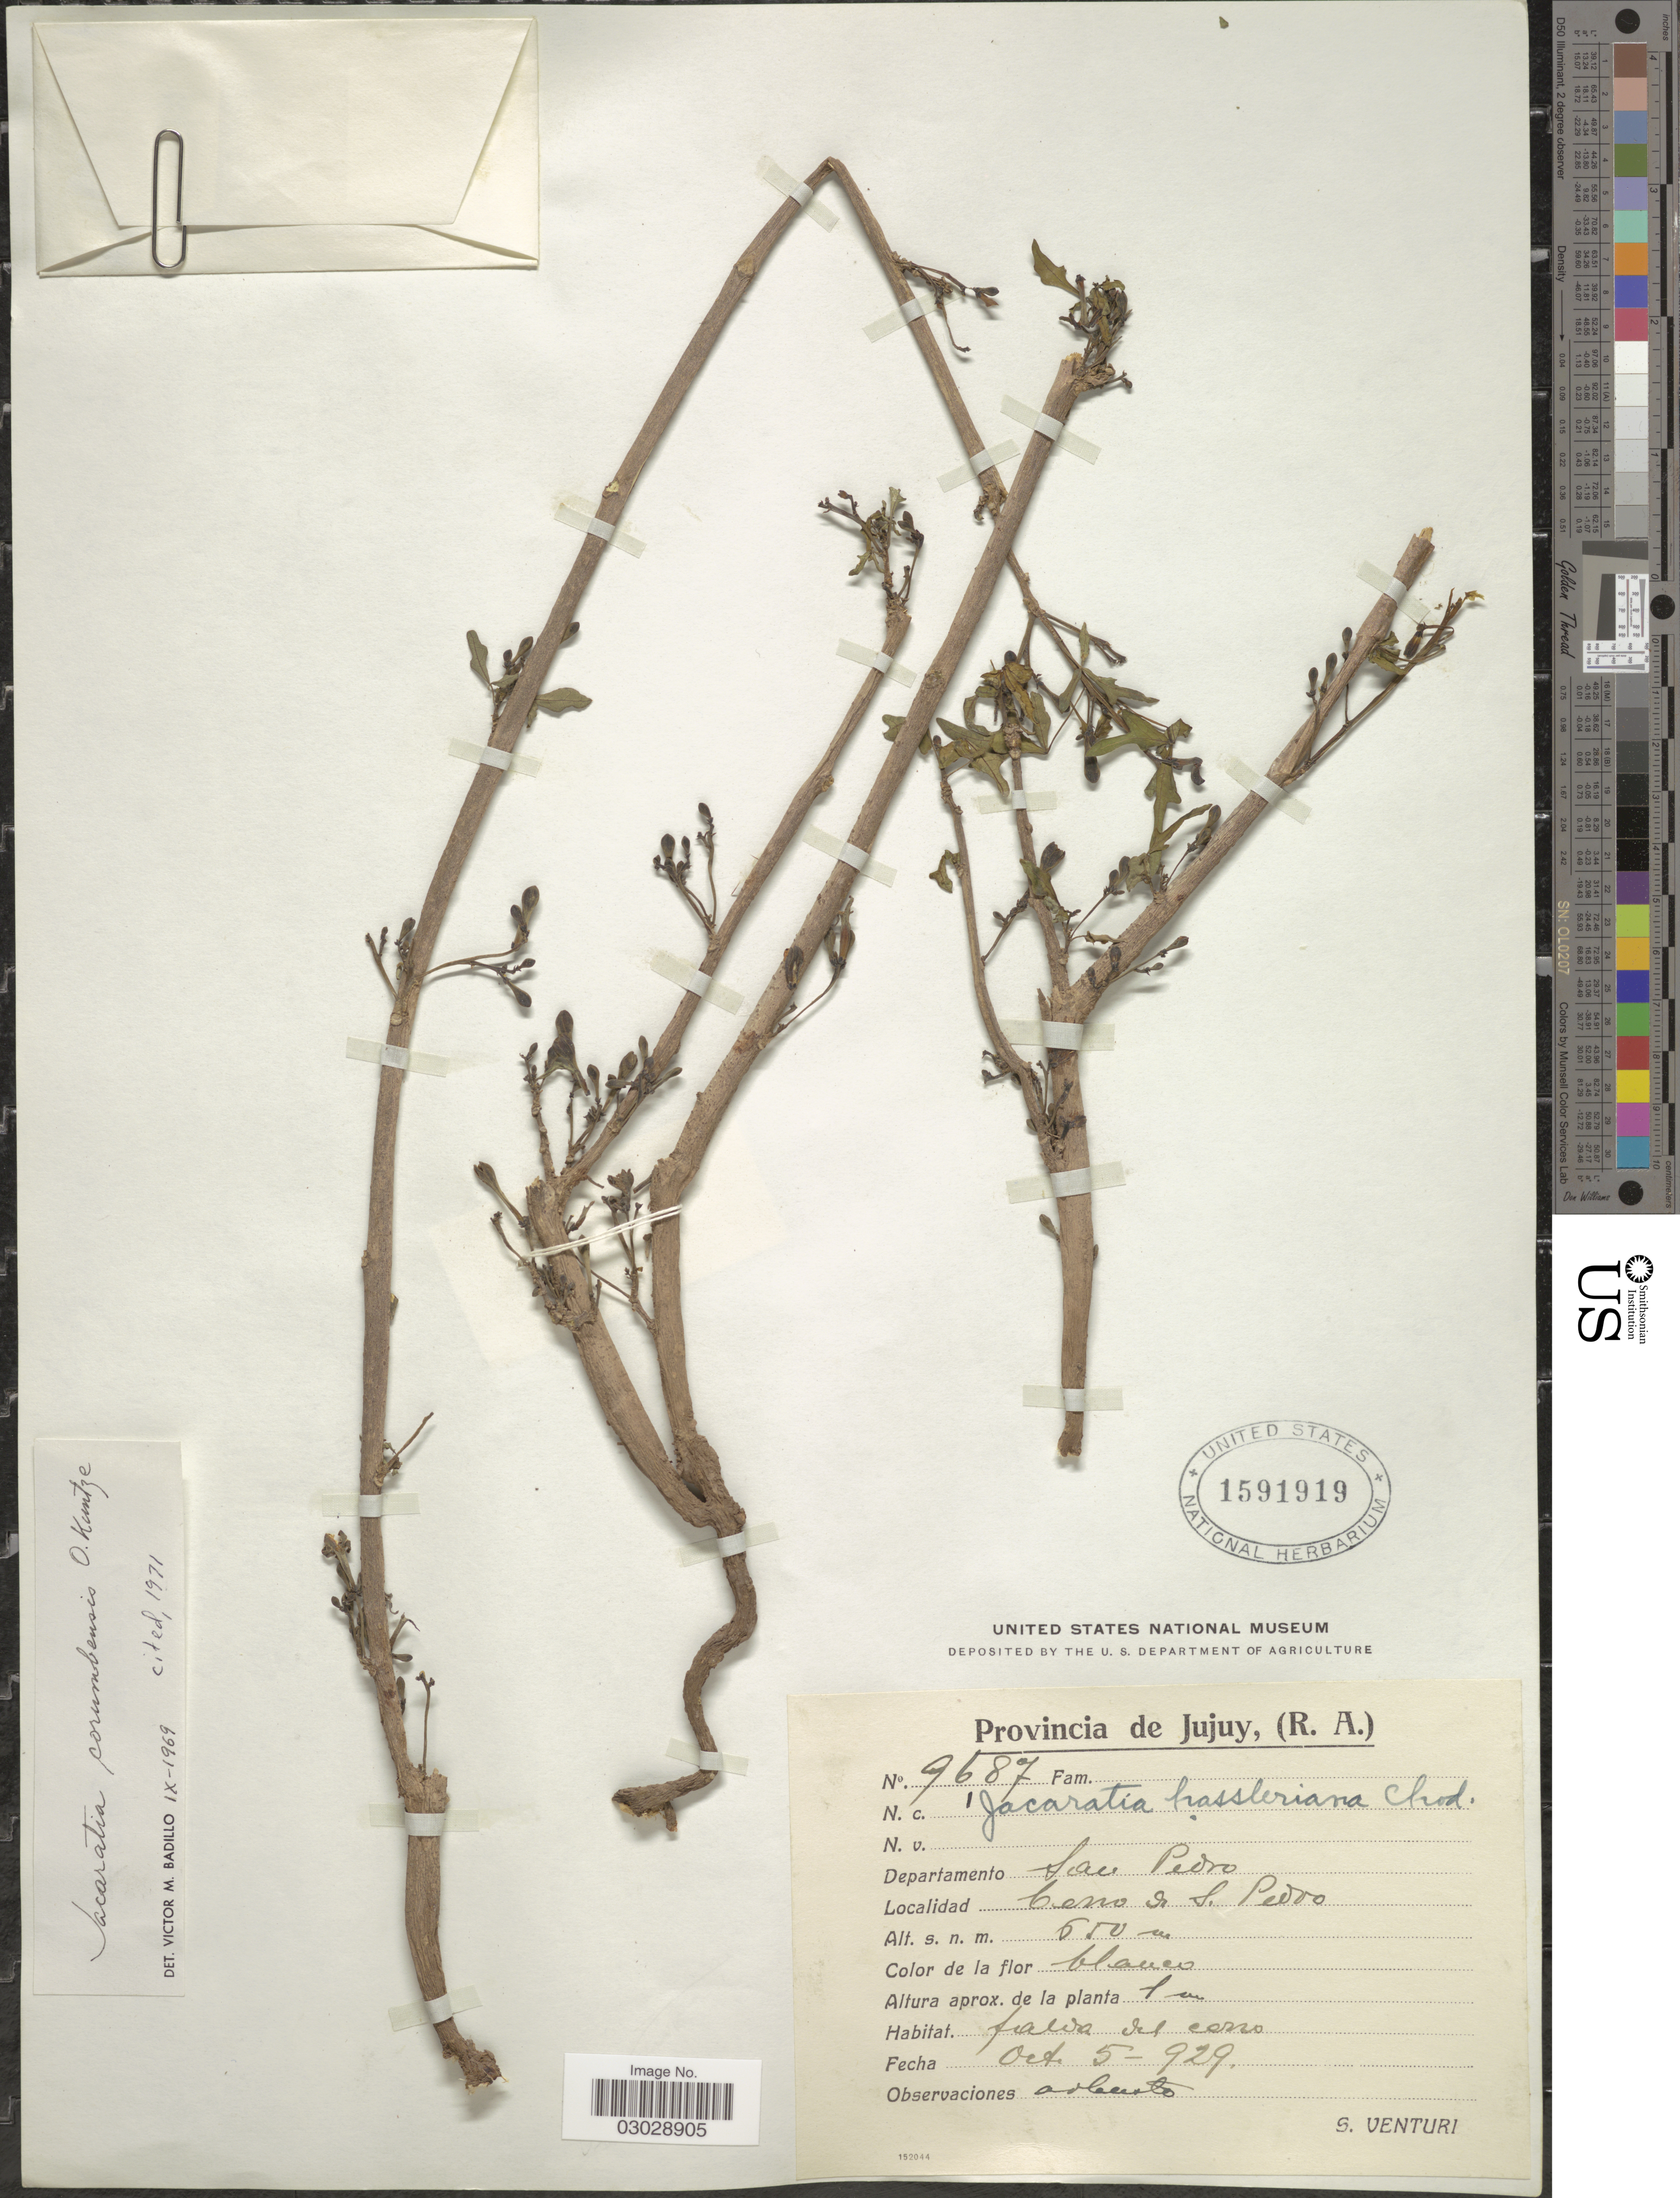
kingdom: Plantae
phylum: Tracheophyta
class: Magnoliopsida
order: Brassicales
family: Caricaceae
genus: Jacaratia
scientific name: Jacaratia corumbensis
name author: Kuntze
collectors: S. Venturi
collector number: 9687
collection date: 1929-10-05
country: Argentina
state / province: Jujuy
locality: Departamento San Pedro. Cerro de S. Pedro.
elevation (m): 650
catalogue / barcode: US 1591919